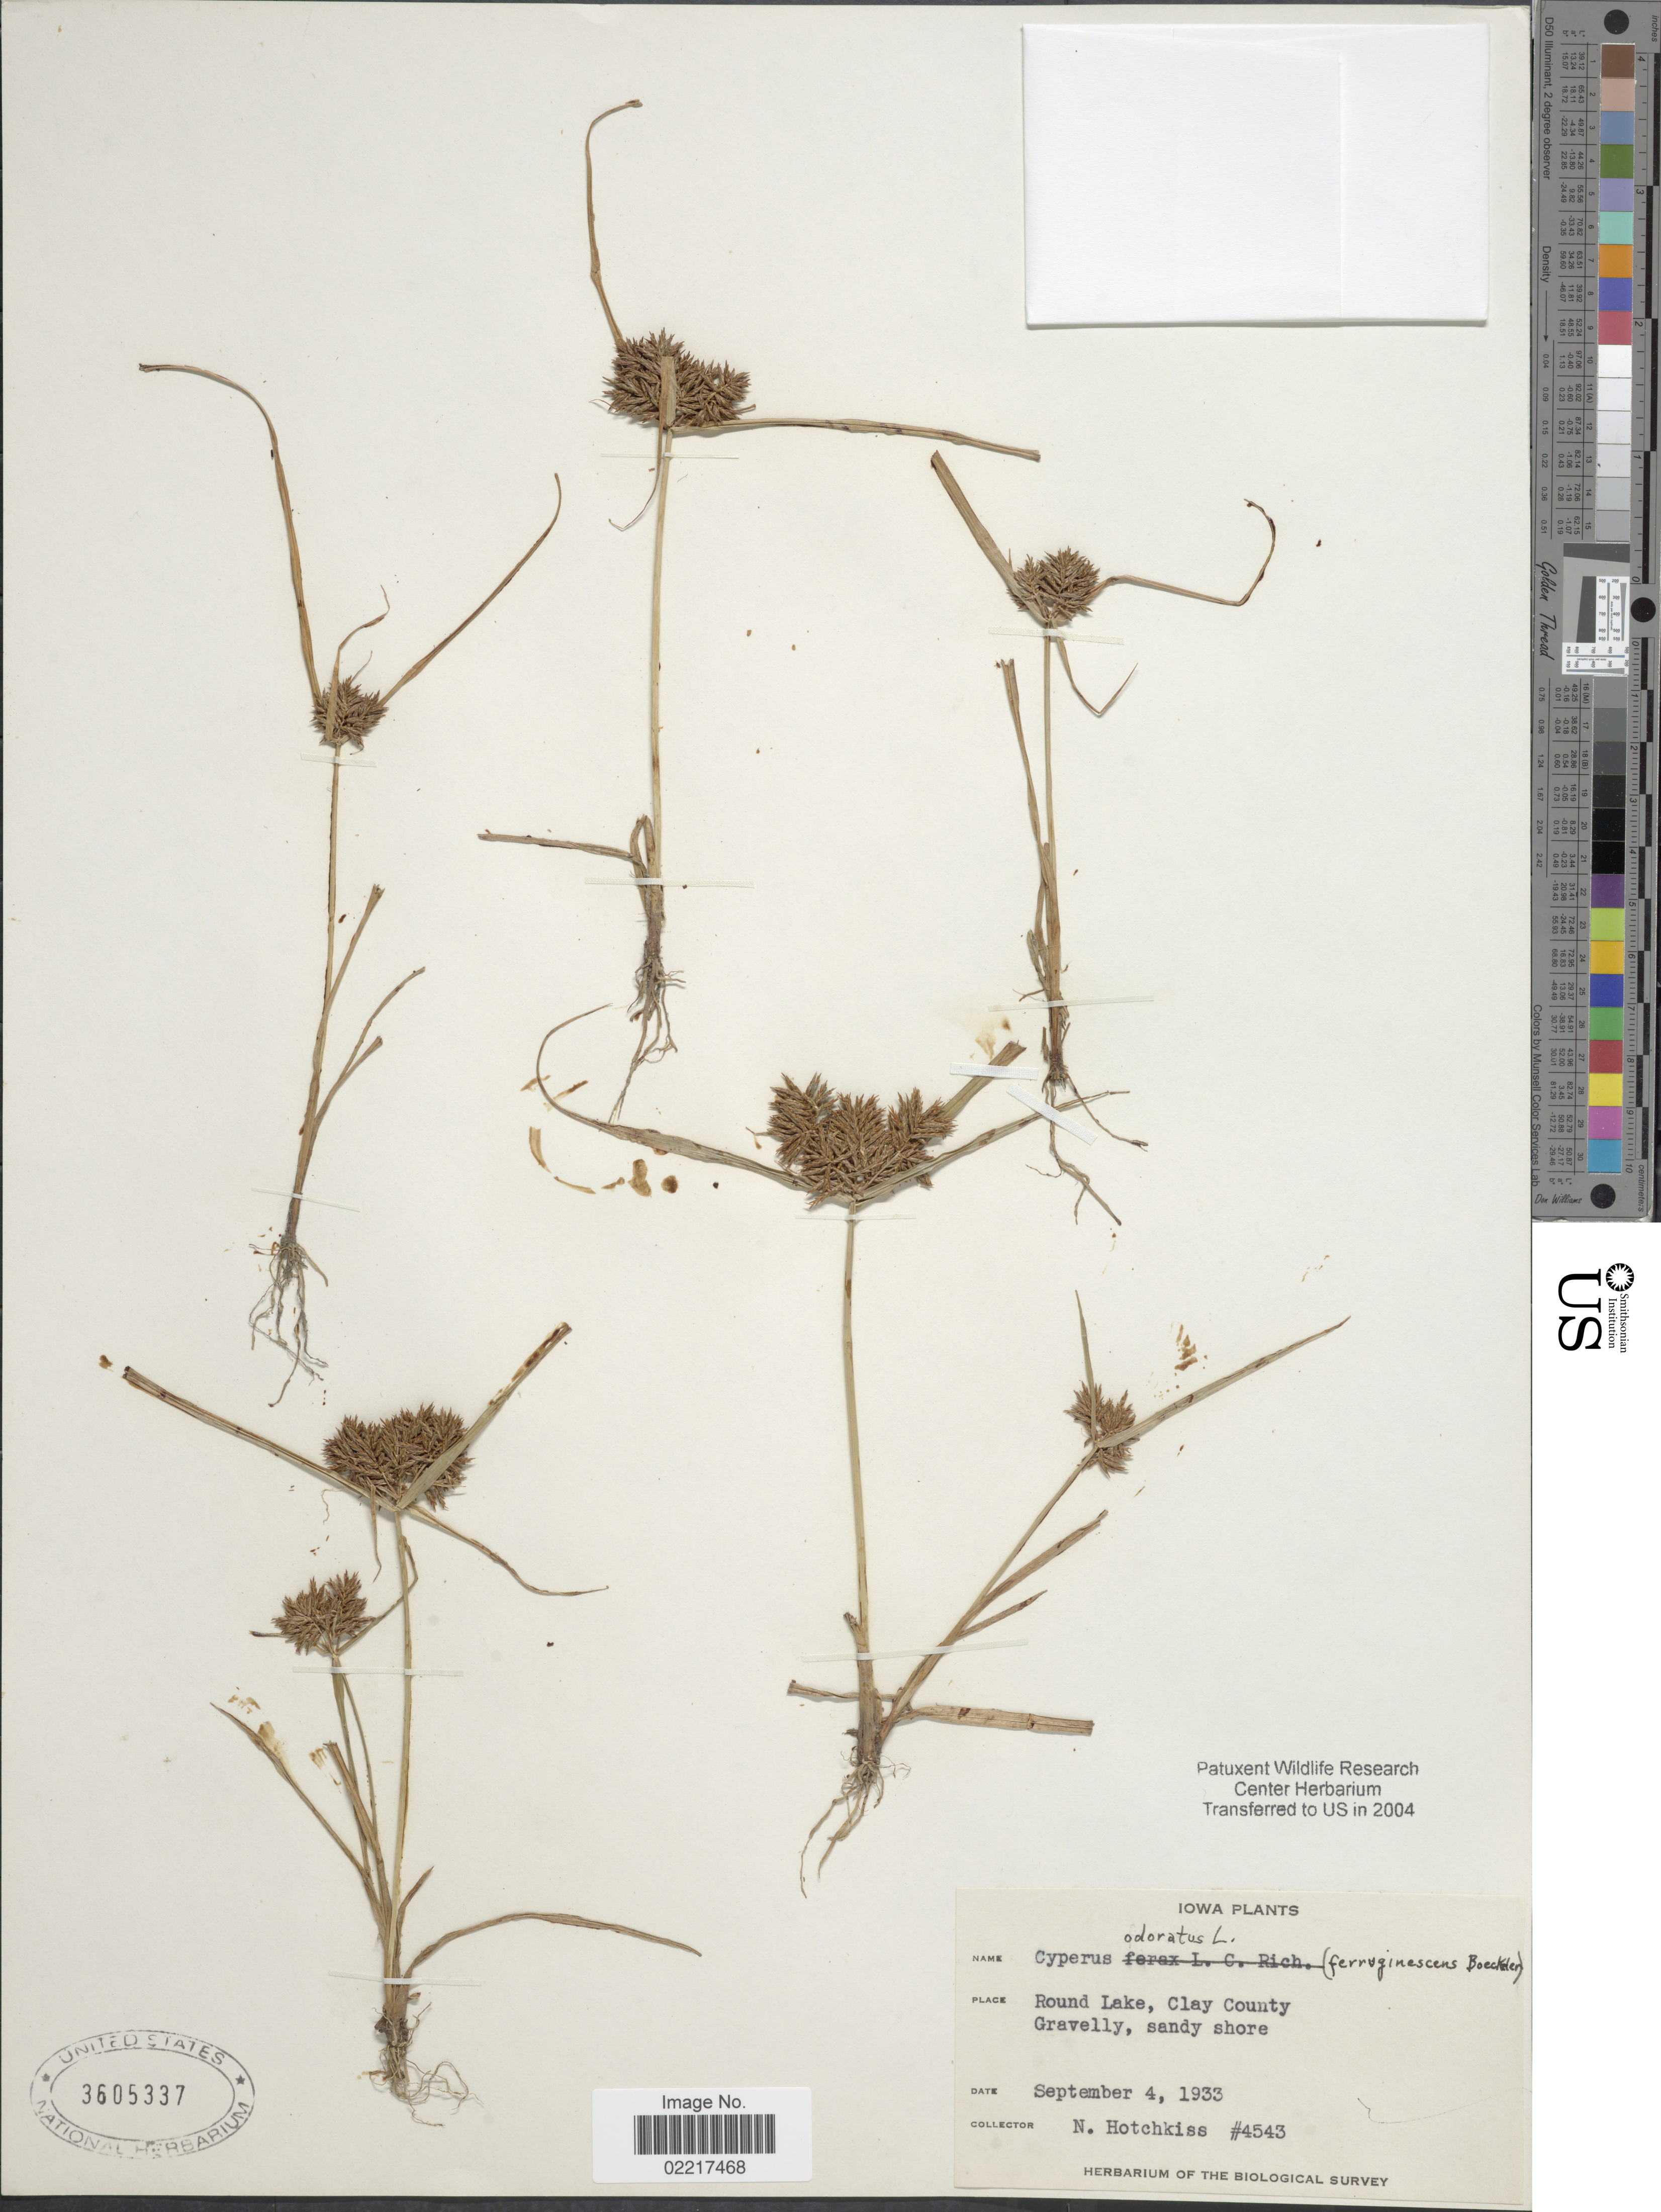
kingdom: Plantae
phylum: Tracheophyta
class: Liliopsida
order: Poales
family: Cyperaceae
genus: Cyperus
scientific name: Cyperus odoratus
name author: L.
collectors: N. Hotchkiss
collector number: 4543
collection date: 1933-09-04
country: United States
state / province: Iowa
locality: Round Lake, Clay County Gravelly, sandy shore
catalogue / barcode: US 3605337